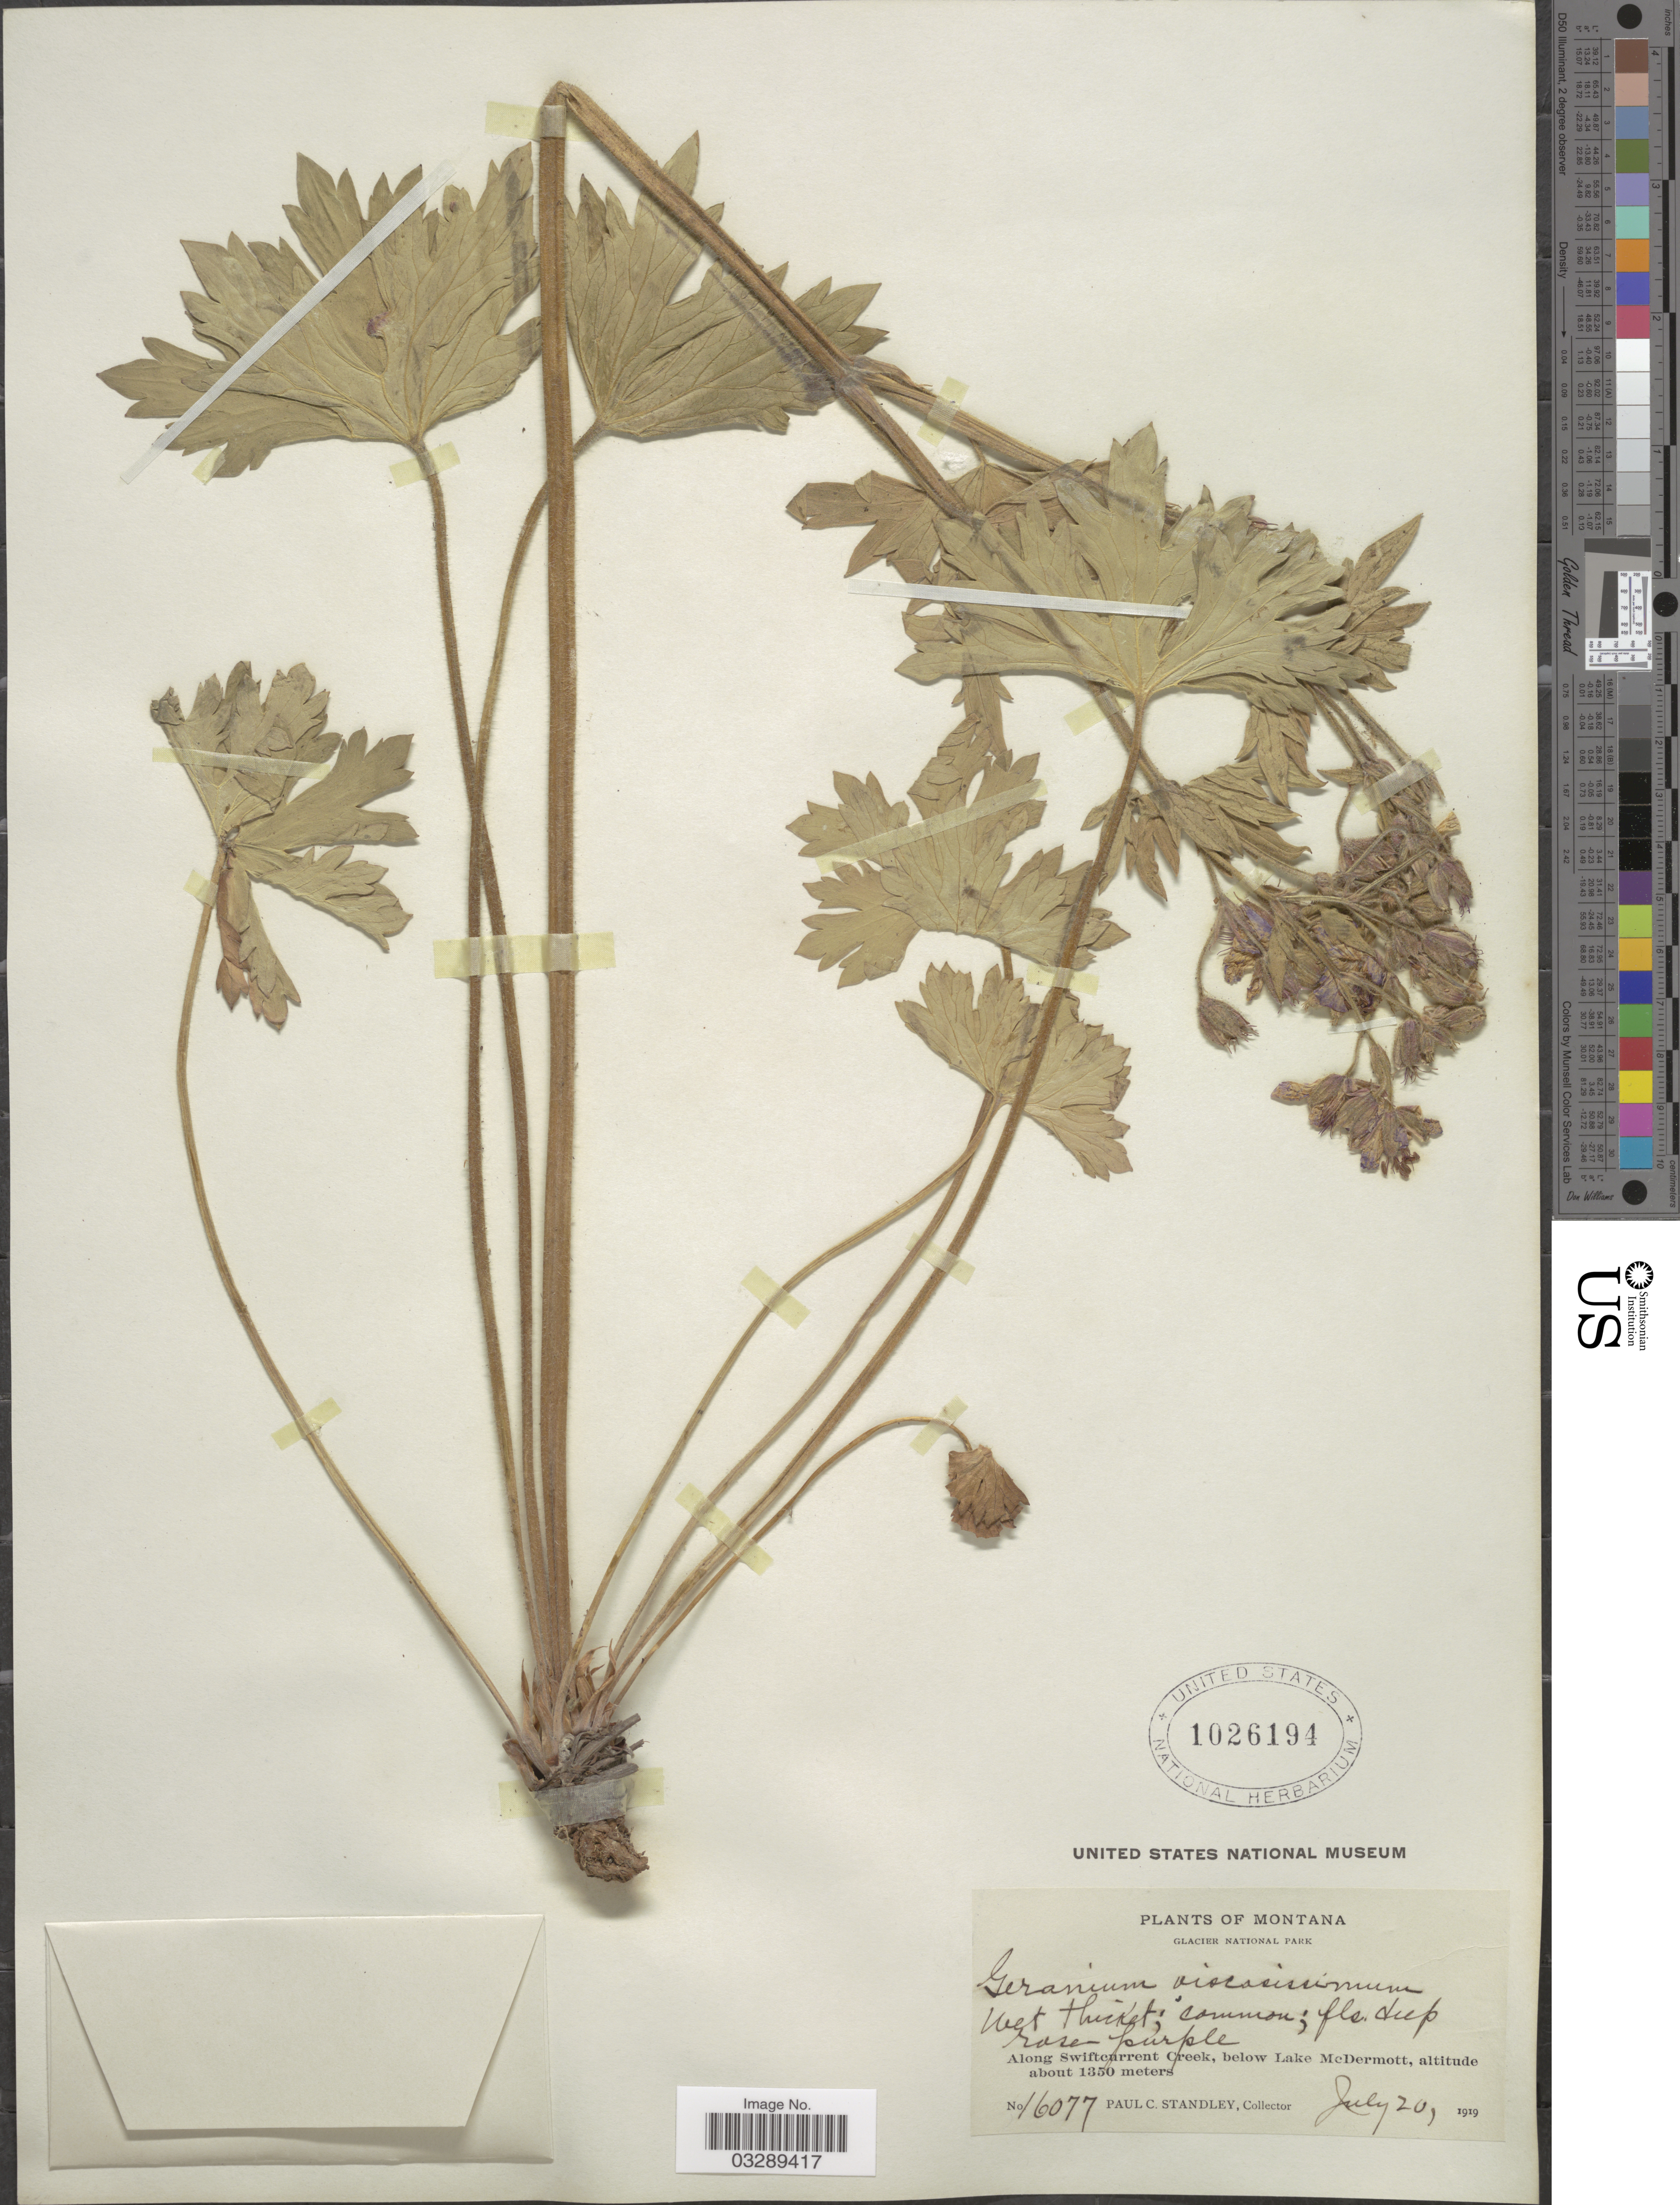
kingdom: Plantae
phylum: Tracheophyta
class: Magnoliopsida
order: Geraniales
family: Geraniaceae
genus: Geranium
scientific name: Geranium viscosissimum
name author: Fisch. & C.A. Mey.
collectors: P. C. Standley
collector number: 16077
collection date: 1919-07-20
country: United States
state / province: Montana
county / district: Glacier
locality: Glacier National Park. Along Swiftcurrent Creek, below Lake McDermott.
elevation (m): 1350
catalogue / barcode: US 1026194